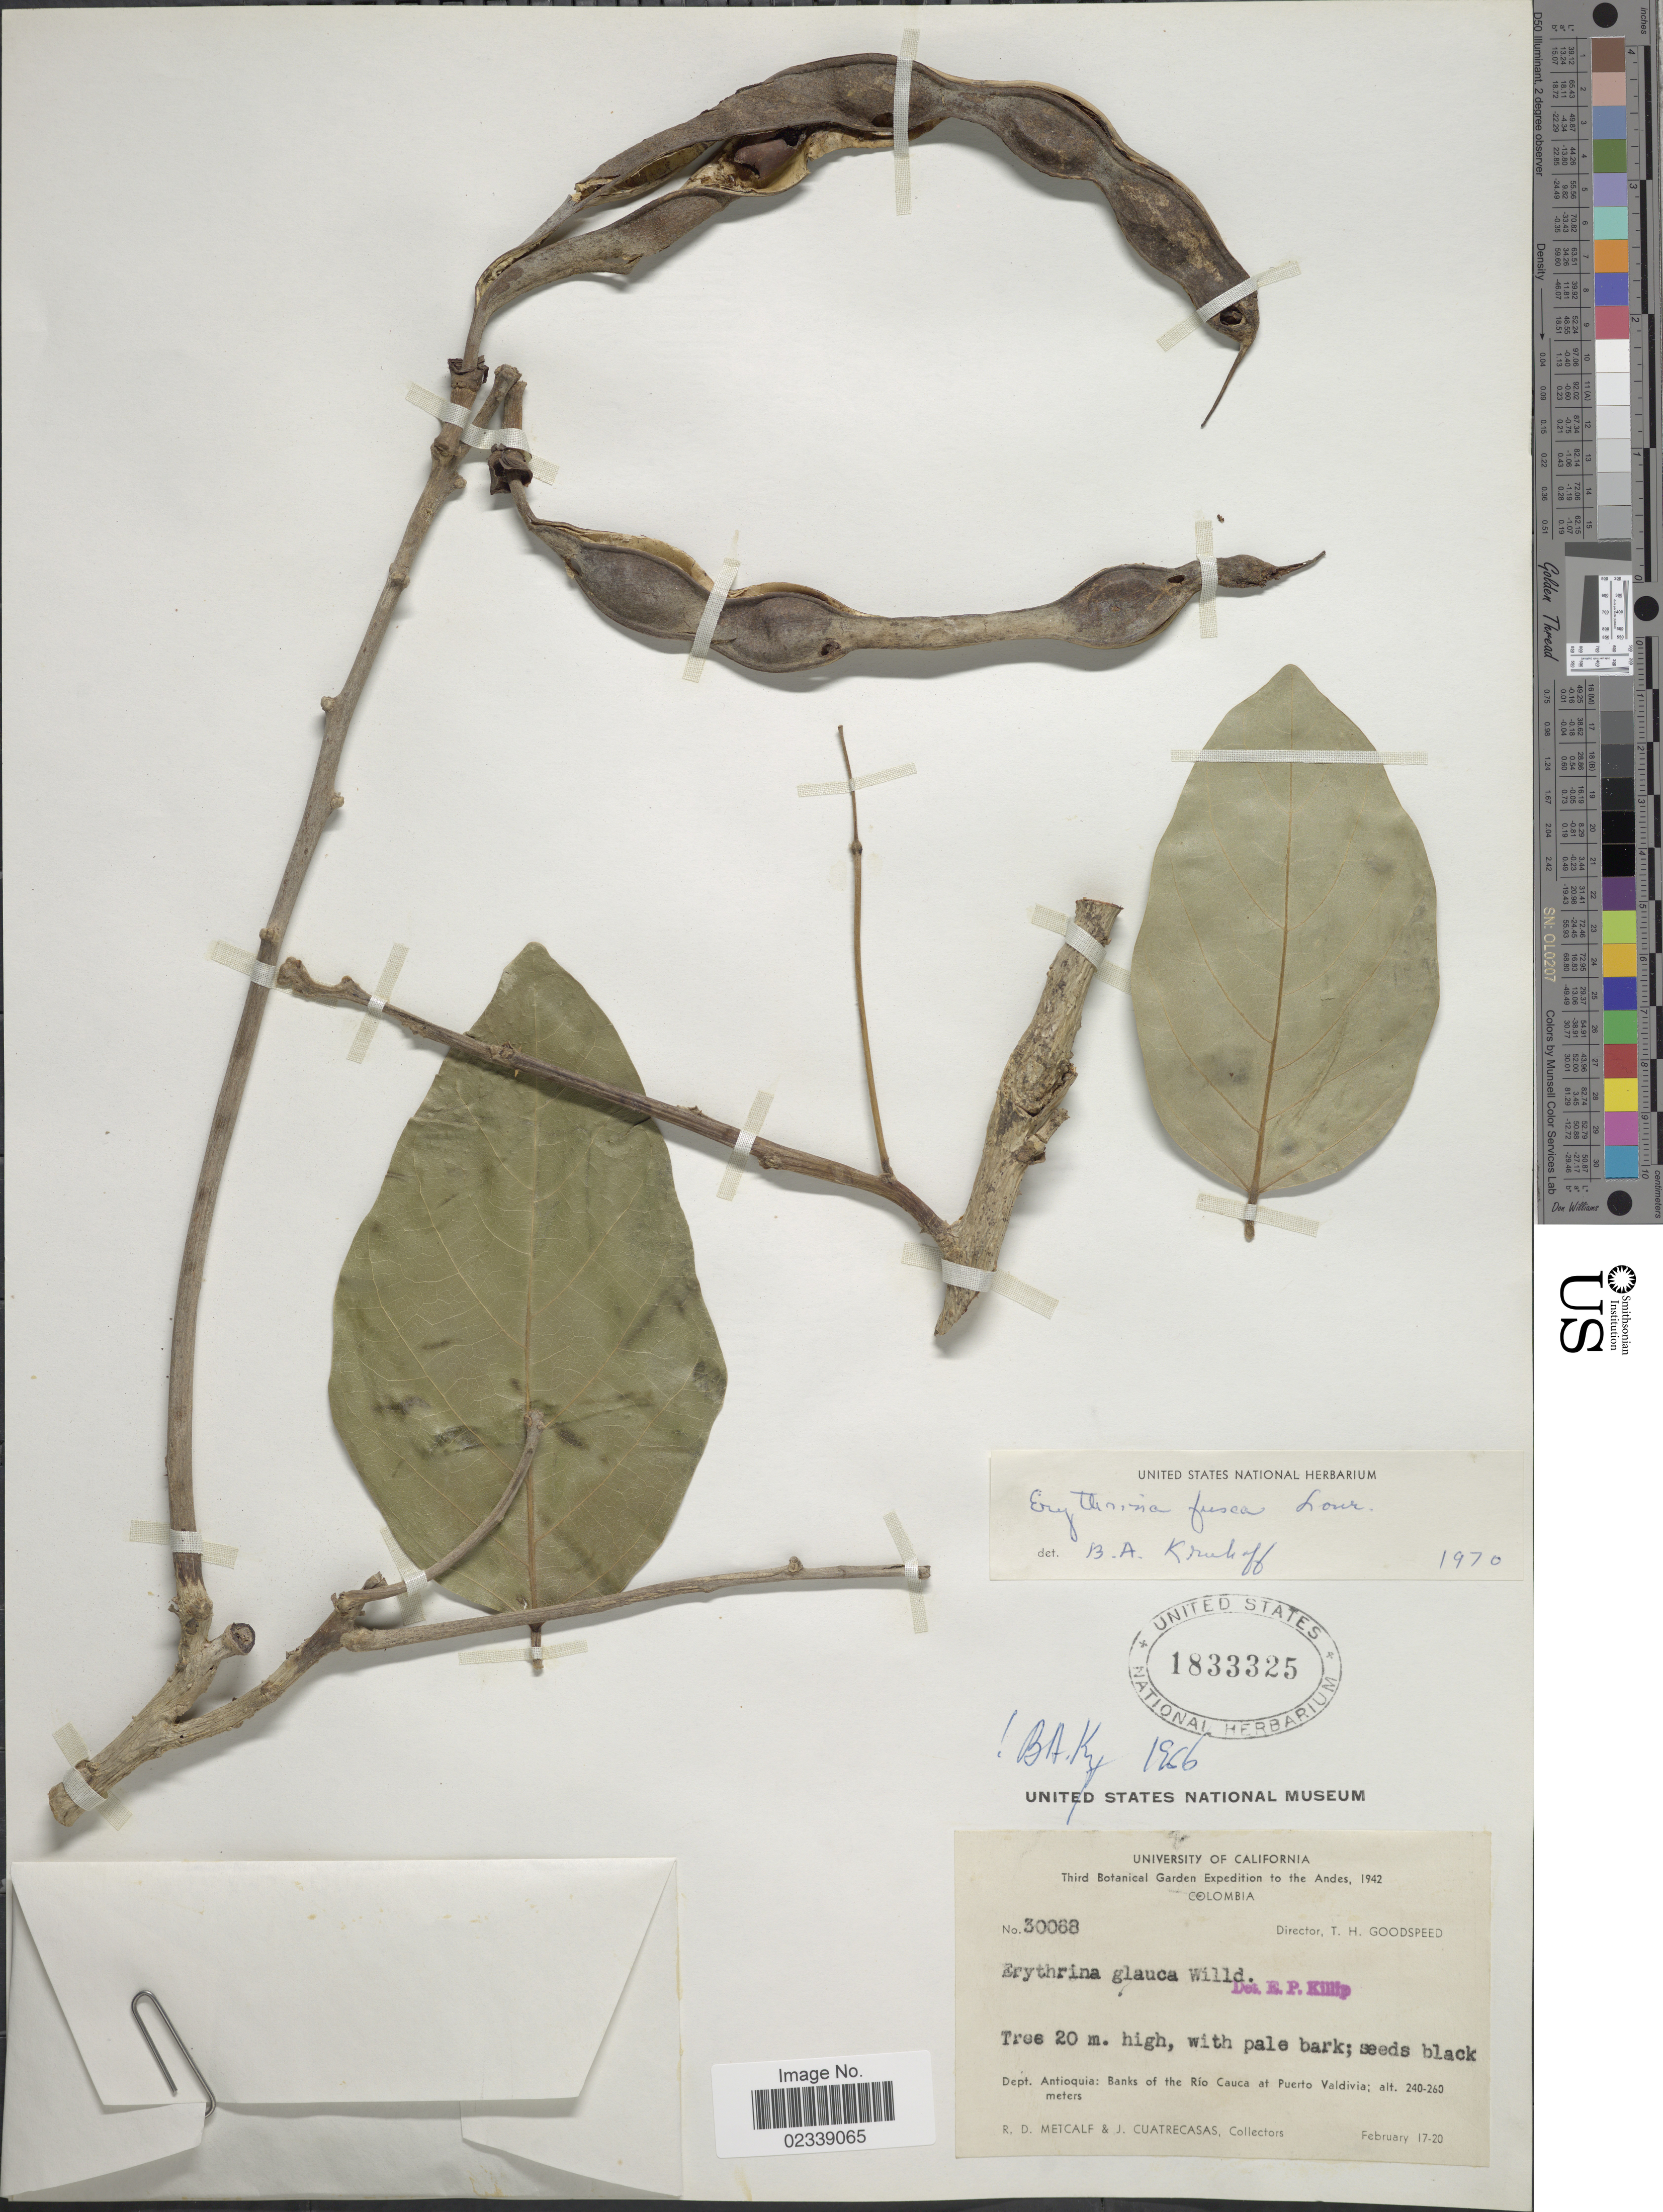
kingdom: Plantae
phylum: Tracheophyta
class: Magnoliopsida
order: Fabales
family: Fabaceae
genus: Erythrina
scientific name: Erythrina fusca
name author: Lour.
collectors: R. D. Metcalf & J. Cuatrecasas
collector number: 30088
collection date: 1942-02-17/1942-02-20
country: Colombia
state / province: Antioquia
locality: The Andes, Banks of the Rio Cauca at Puerto Valdivia.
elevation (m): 240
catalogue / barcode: US 1833325